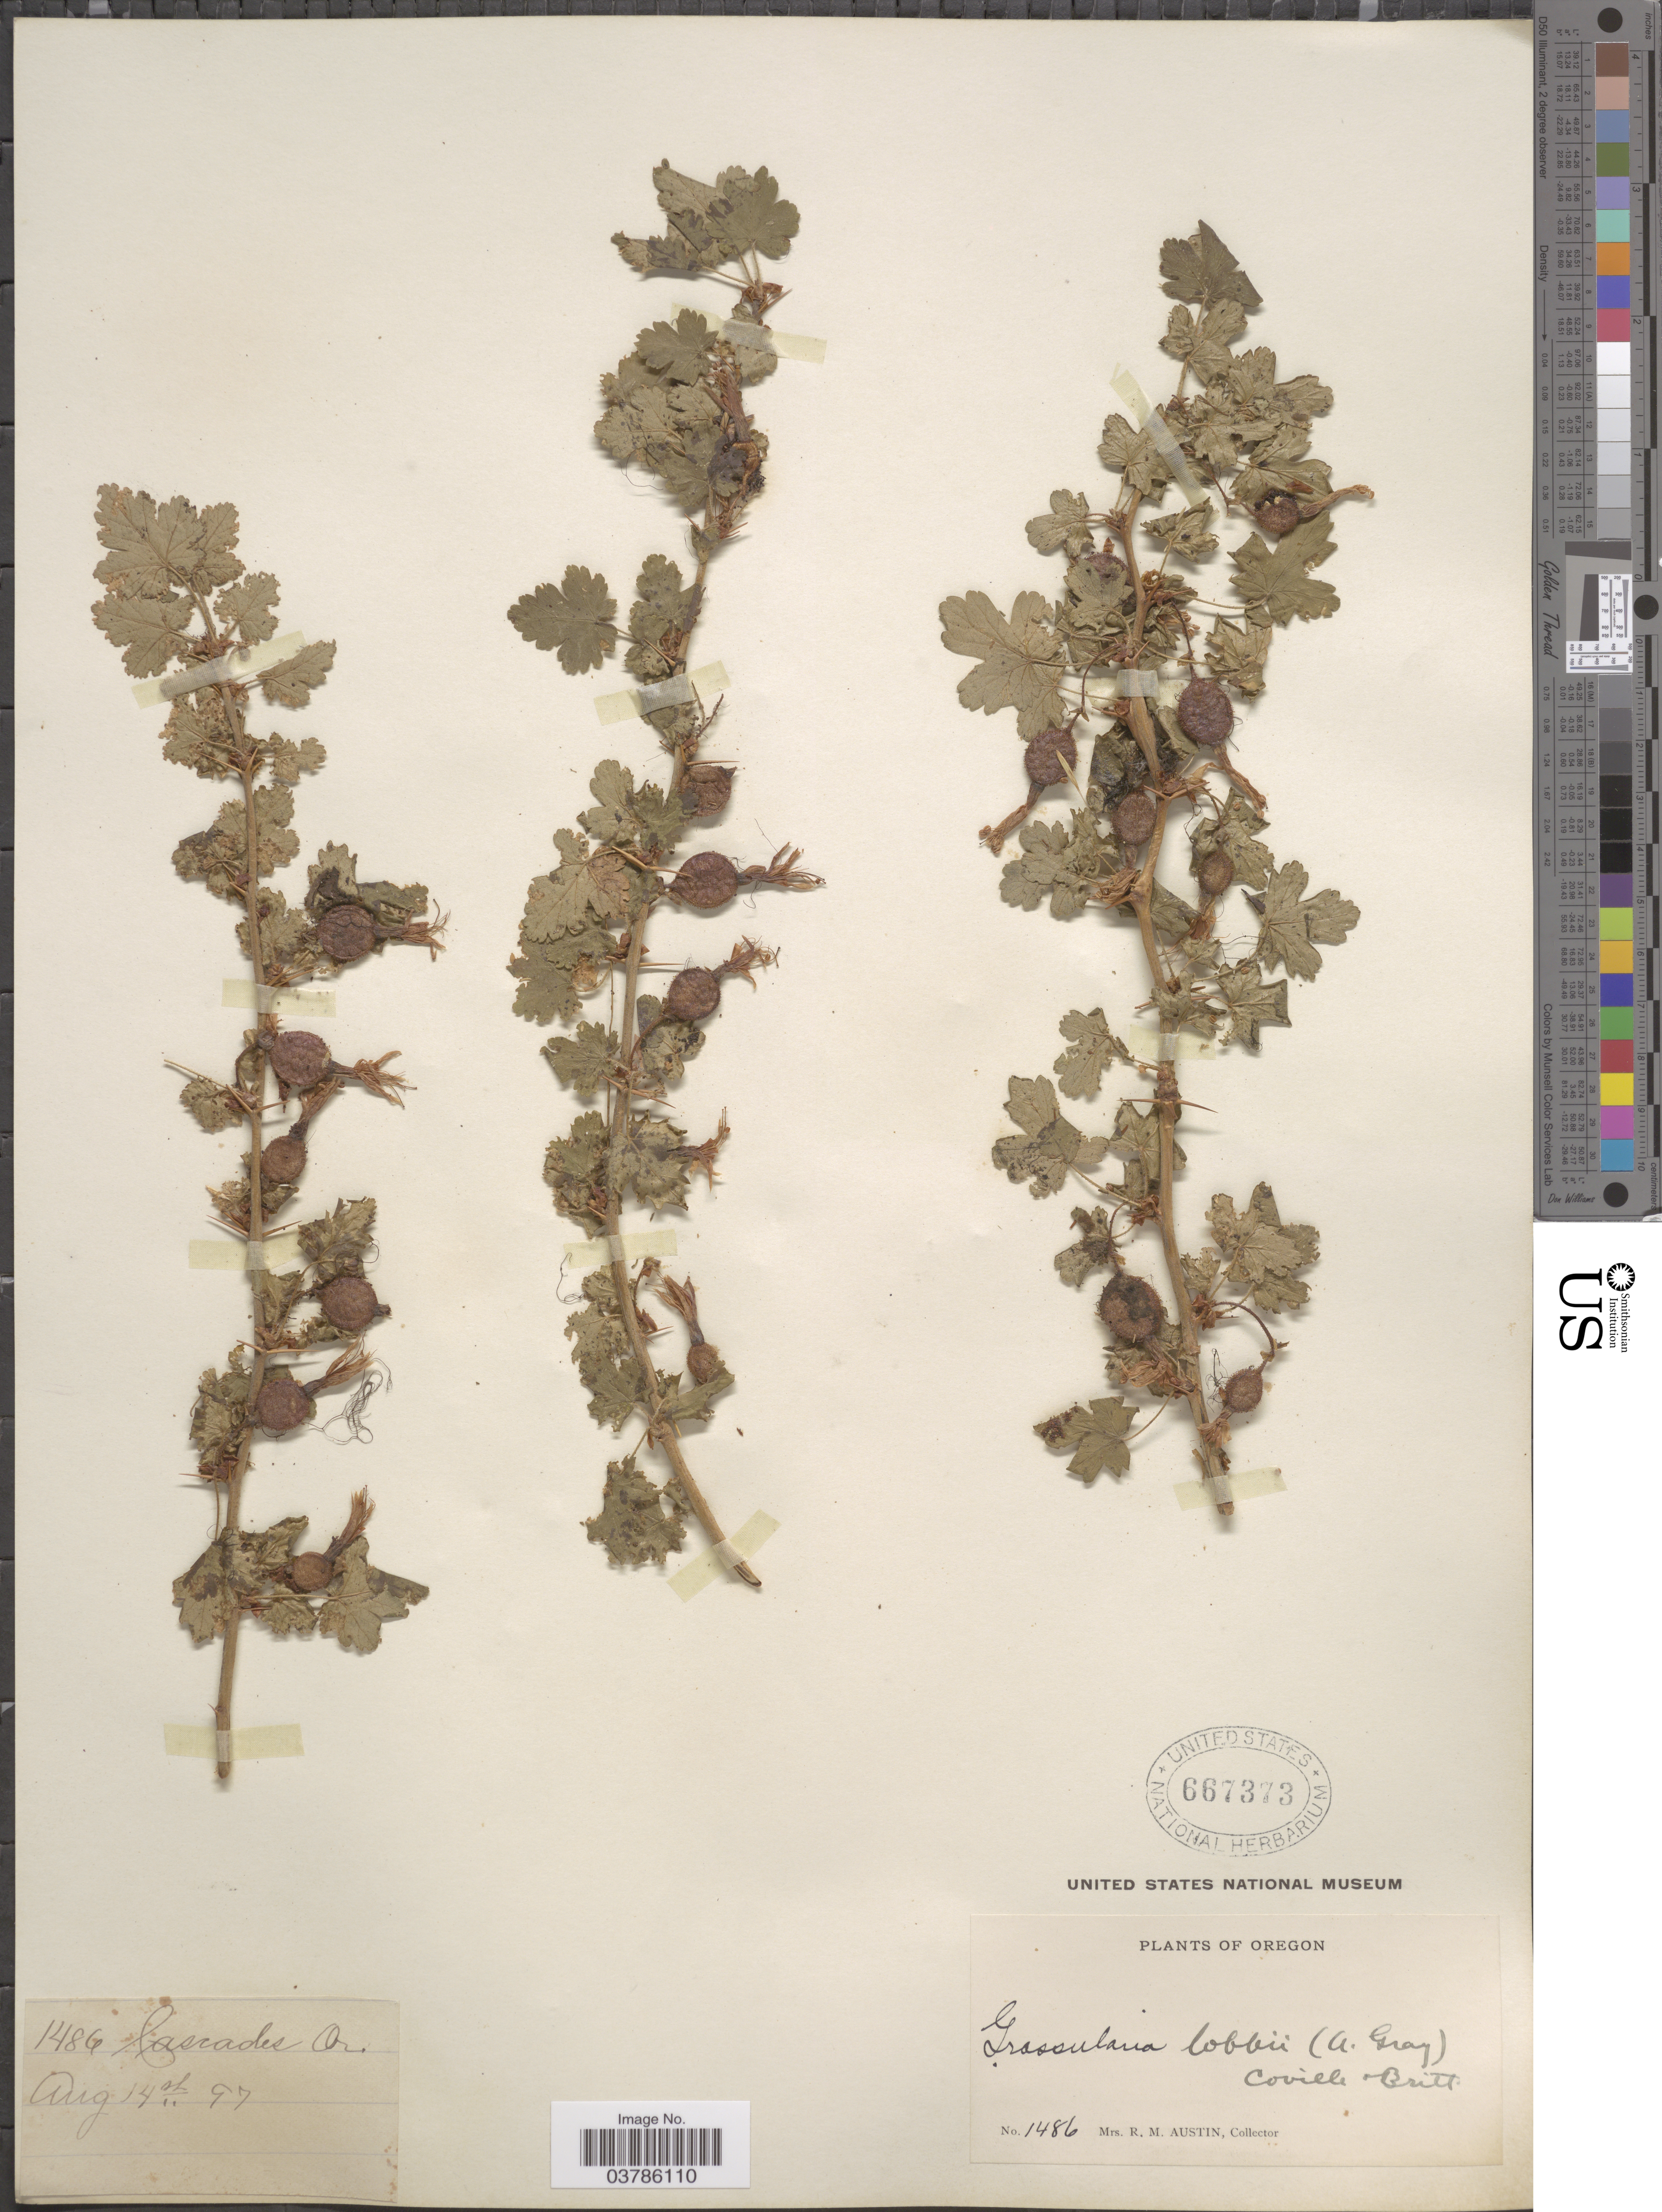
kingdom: Plantae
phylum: Tracheophyta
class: Magnoliopsida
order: Saxifragales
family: Grossulariaceae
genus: Ribes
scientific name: Ribes lobbii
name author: A. Gray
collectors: R. Austin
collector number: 1486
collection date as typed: Transcribed d/m/y: 14/8/97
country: United States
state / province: Oregon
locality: Cascades.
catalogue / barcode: US 667373